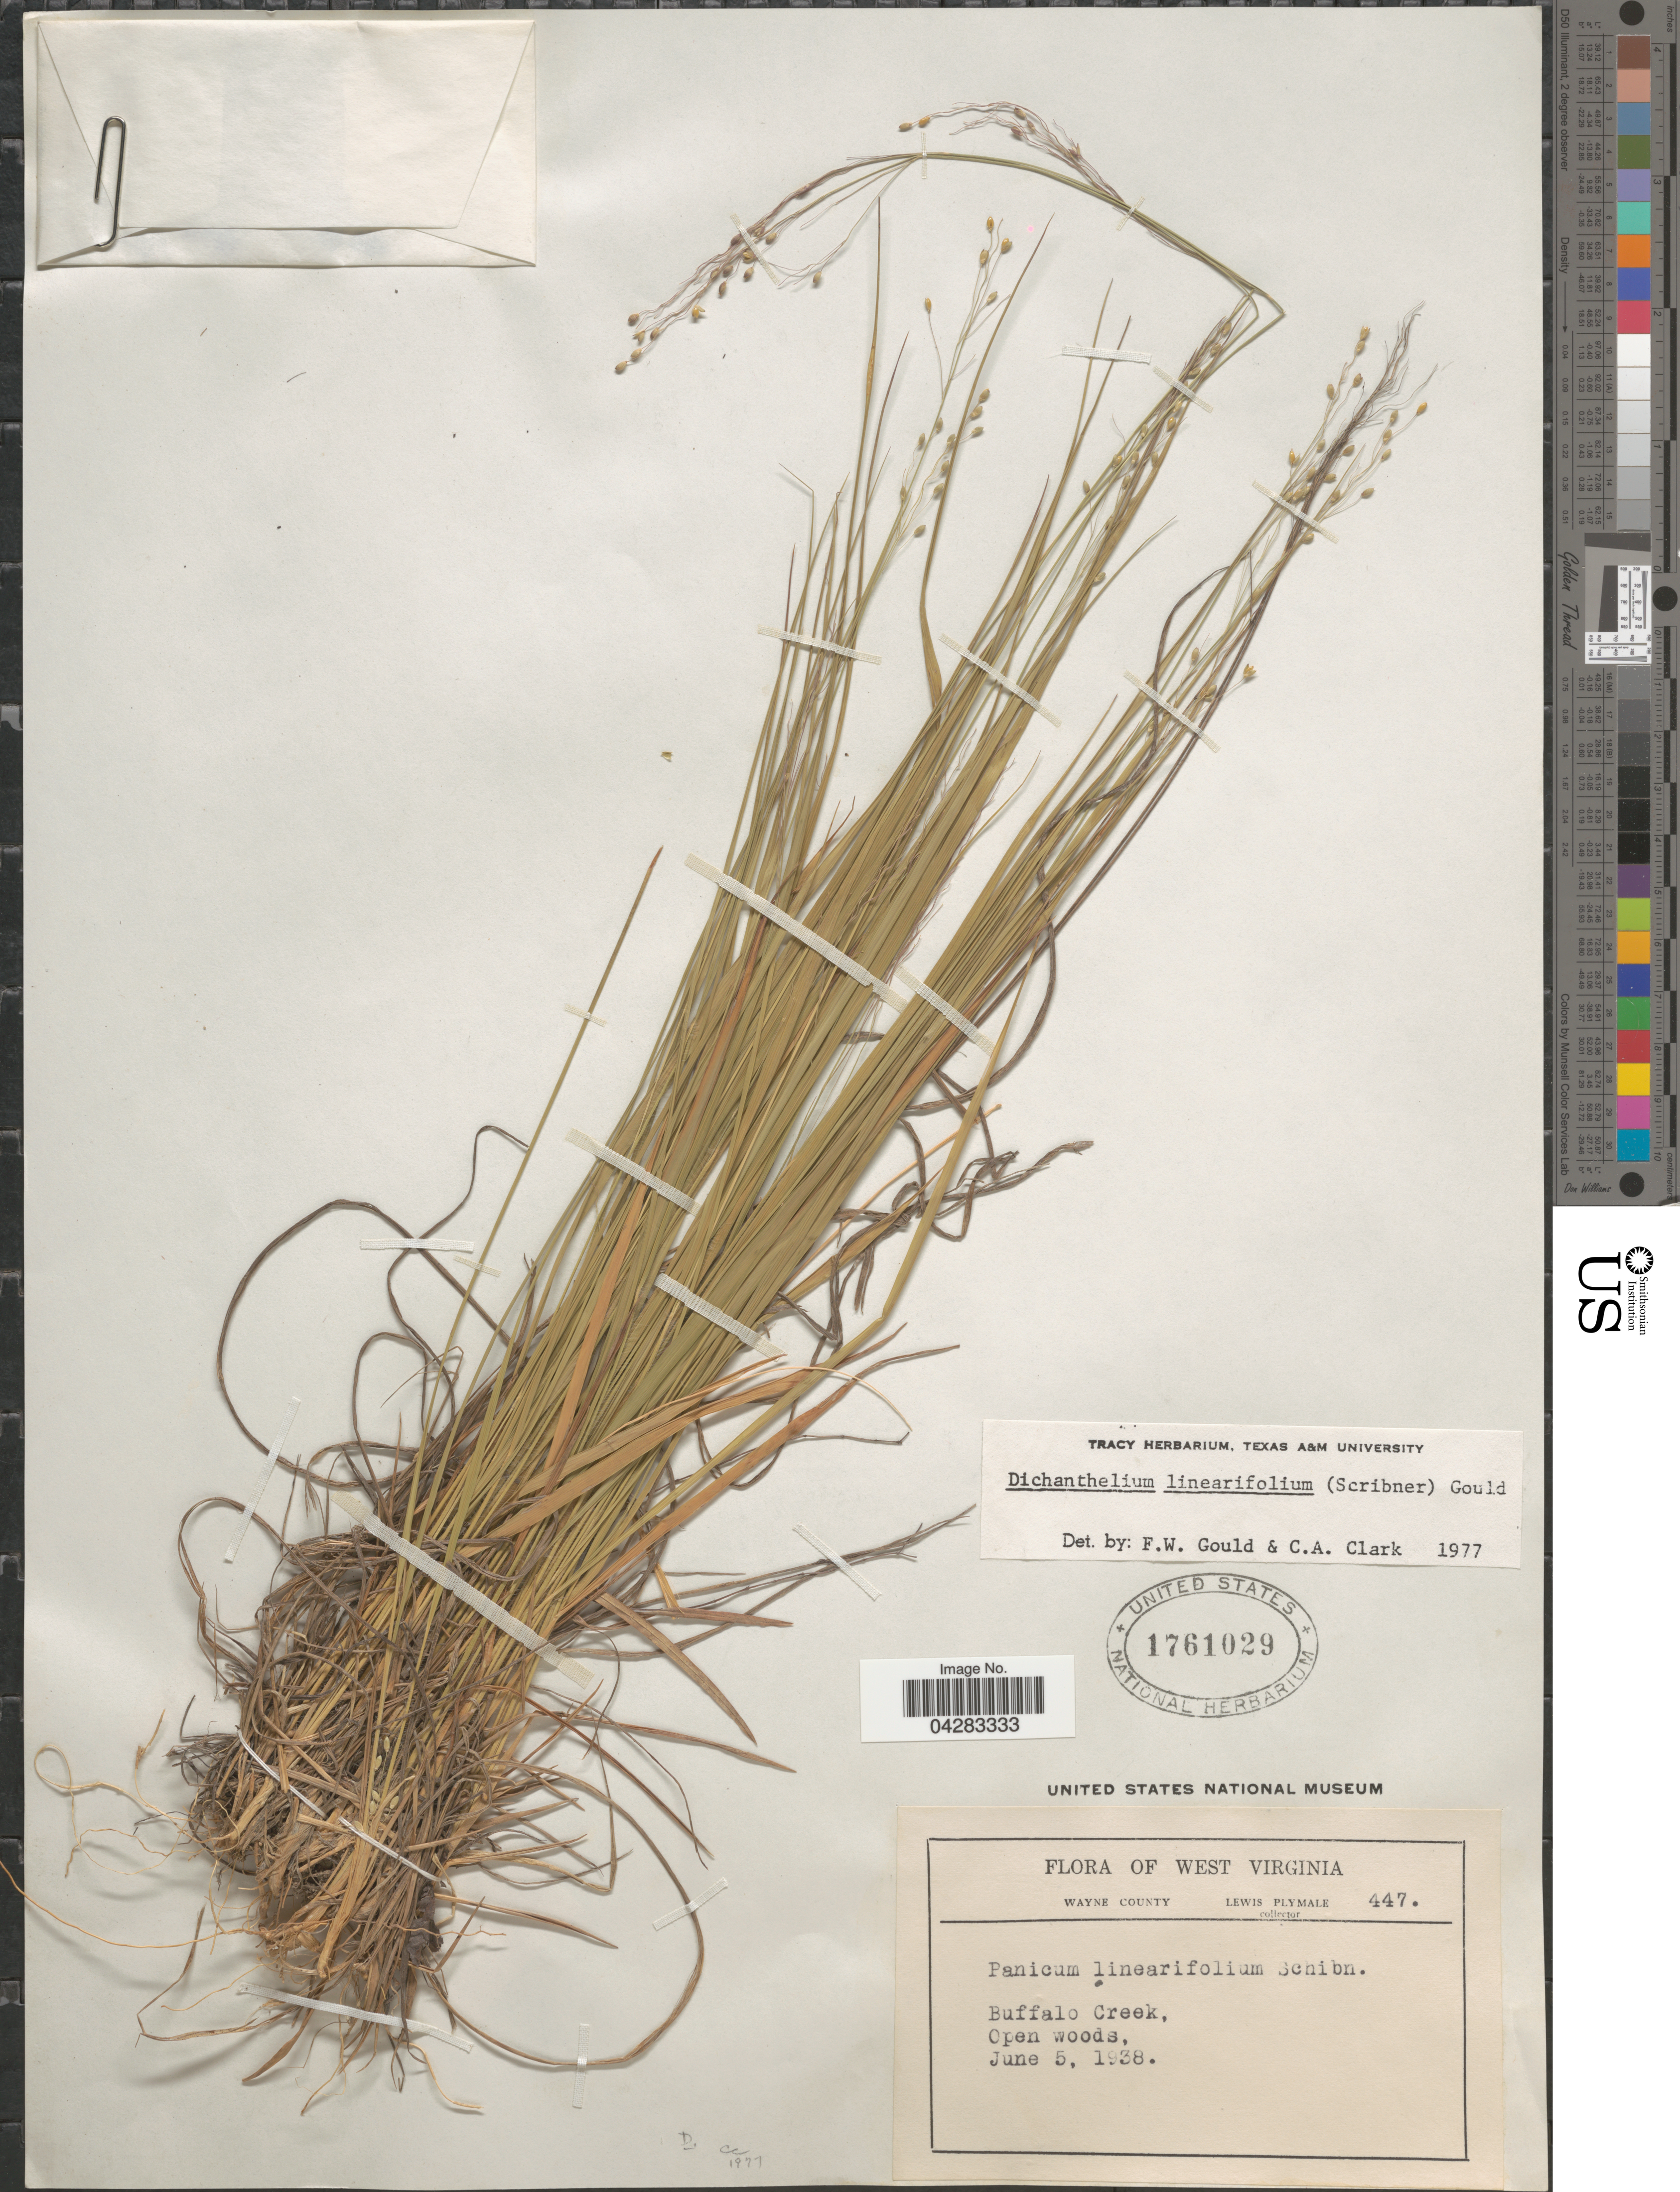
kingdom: Plantae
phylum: Tracheophyta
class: Liliopsida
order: Poales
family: Poaceae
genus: Dichanthelium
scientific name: Dichanthelium linearifolium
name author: (Scribn.) Gould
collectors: L. Plymale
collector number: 447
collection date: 1938-06-05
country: United States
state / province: West Virginia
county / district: Wayne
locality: Buffalo Creek.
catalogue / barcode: US 1761029